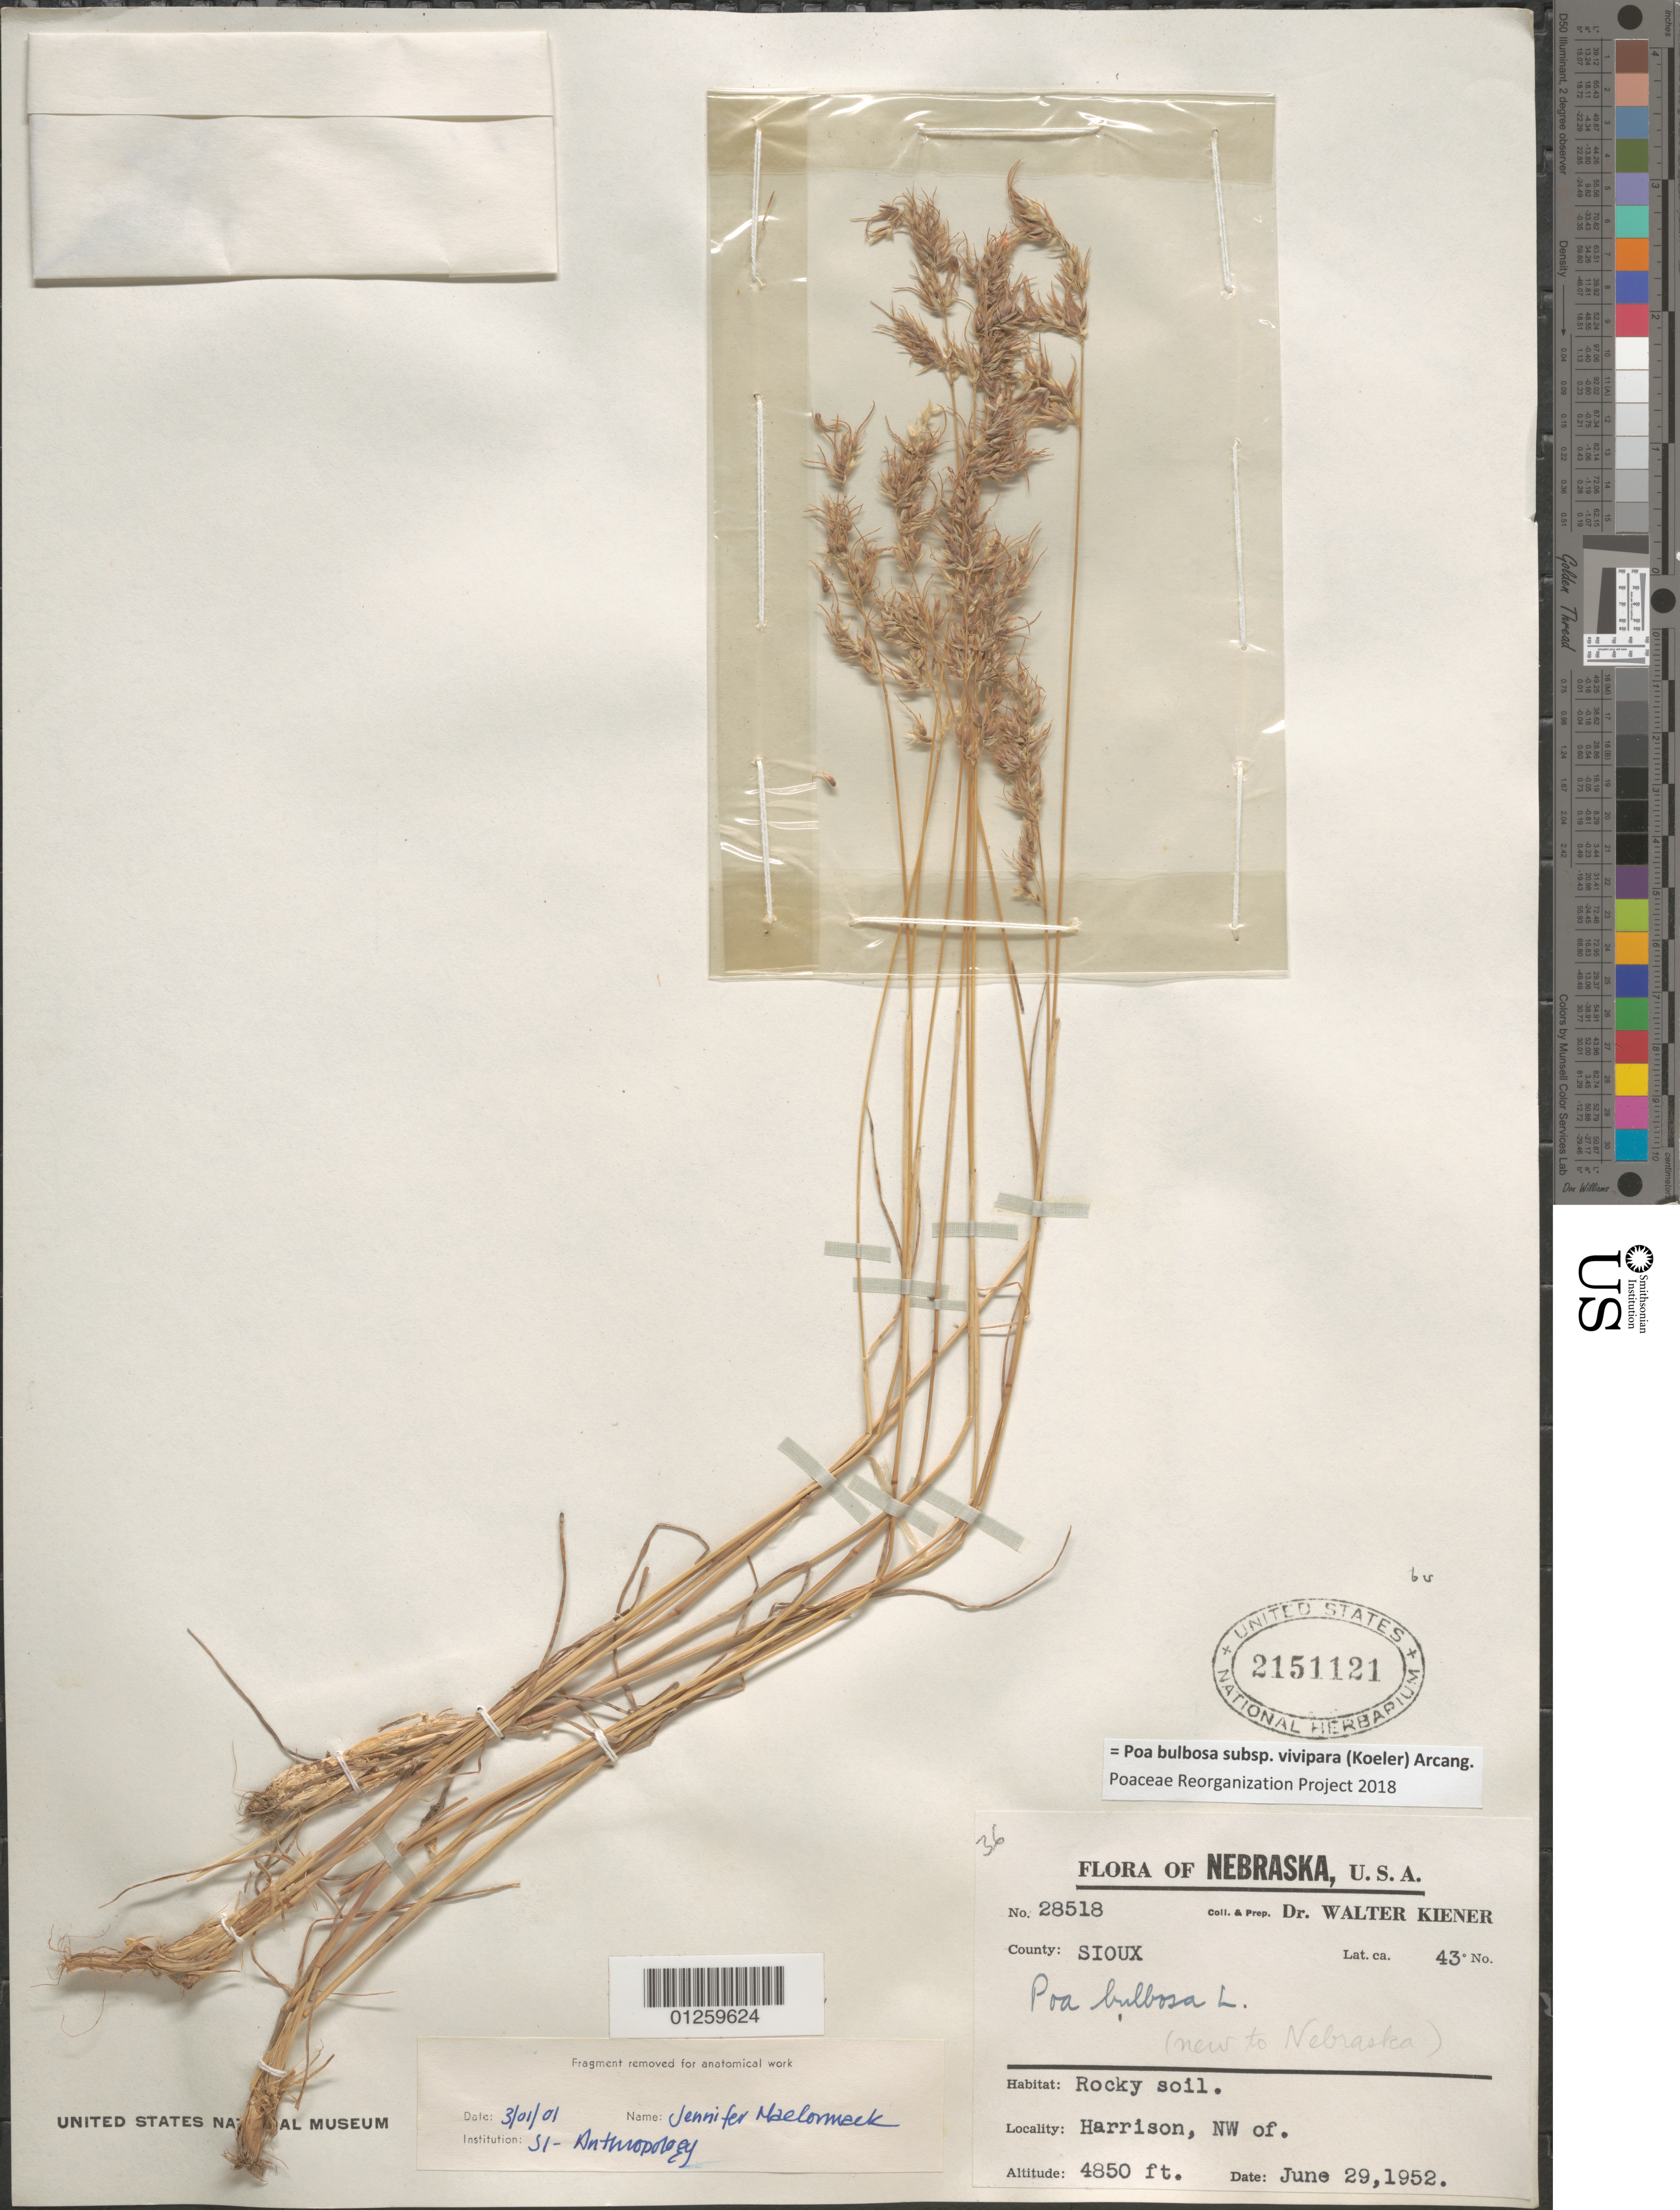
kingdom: Plantae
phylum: Tracheophyta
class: Liliopsida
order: Poales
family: Poaceae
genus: Poa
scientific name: Poa bulbosa subsp. vivipara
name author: (Koeler) Arcang.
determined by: Poaceae Reorganization Project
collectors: W. Kiener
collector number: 28518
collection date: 1952-06-29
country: United States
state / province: Nebraska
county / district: Sioux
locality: Harrison, NW of.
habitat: Rocky soil.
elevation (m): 1478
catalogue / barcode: US 2151121